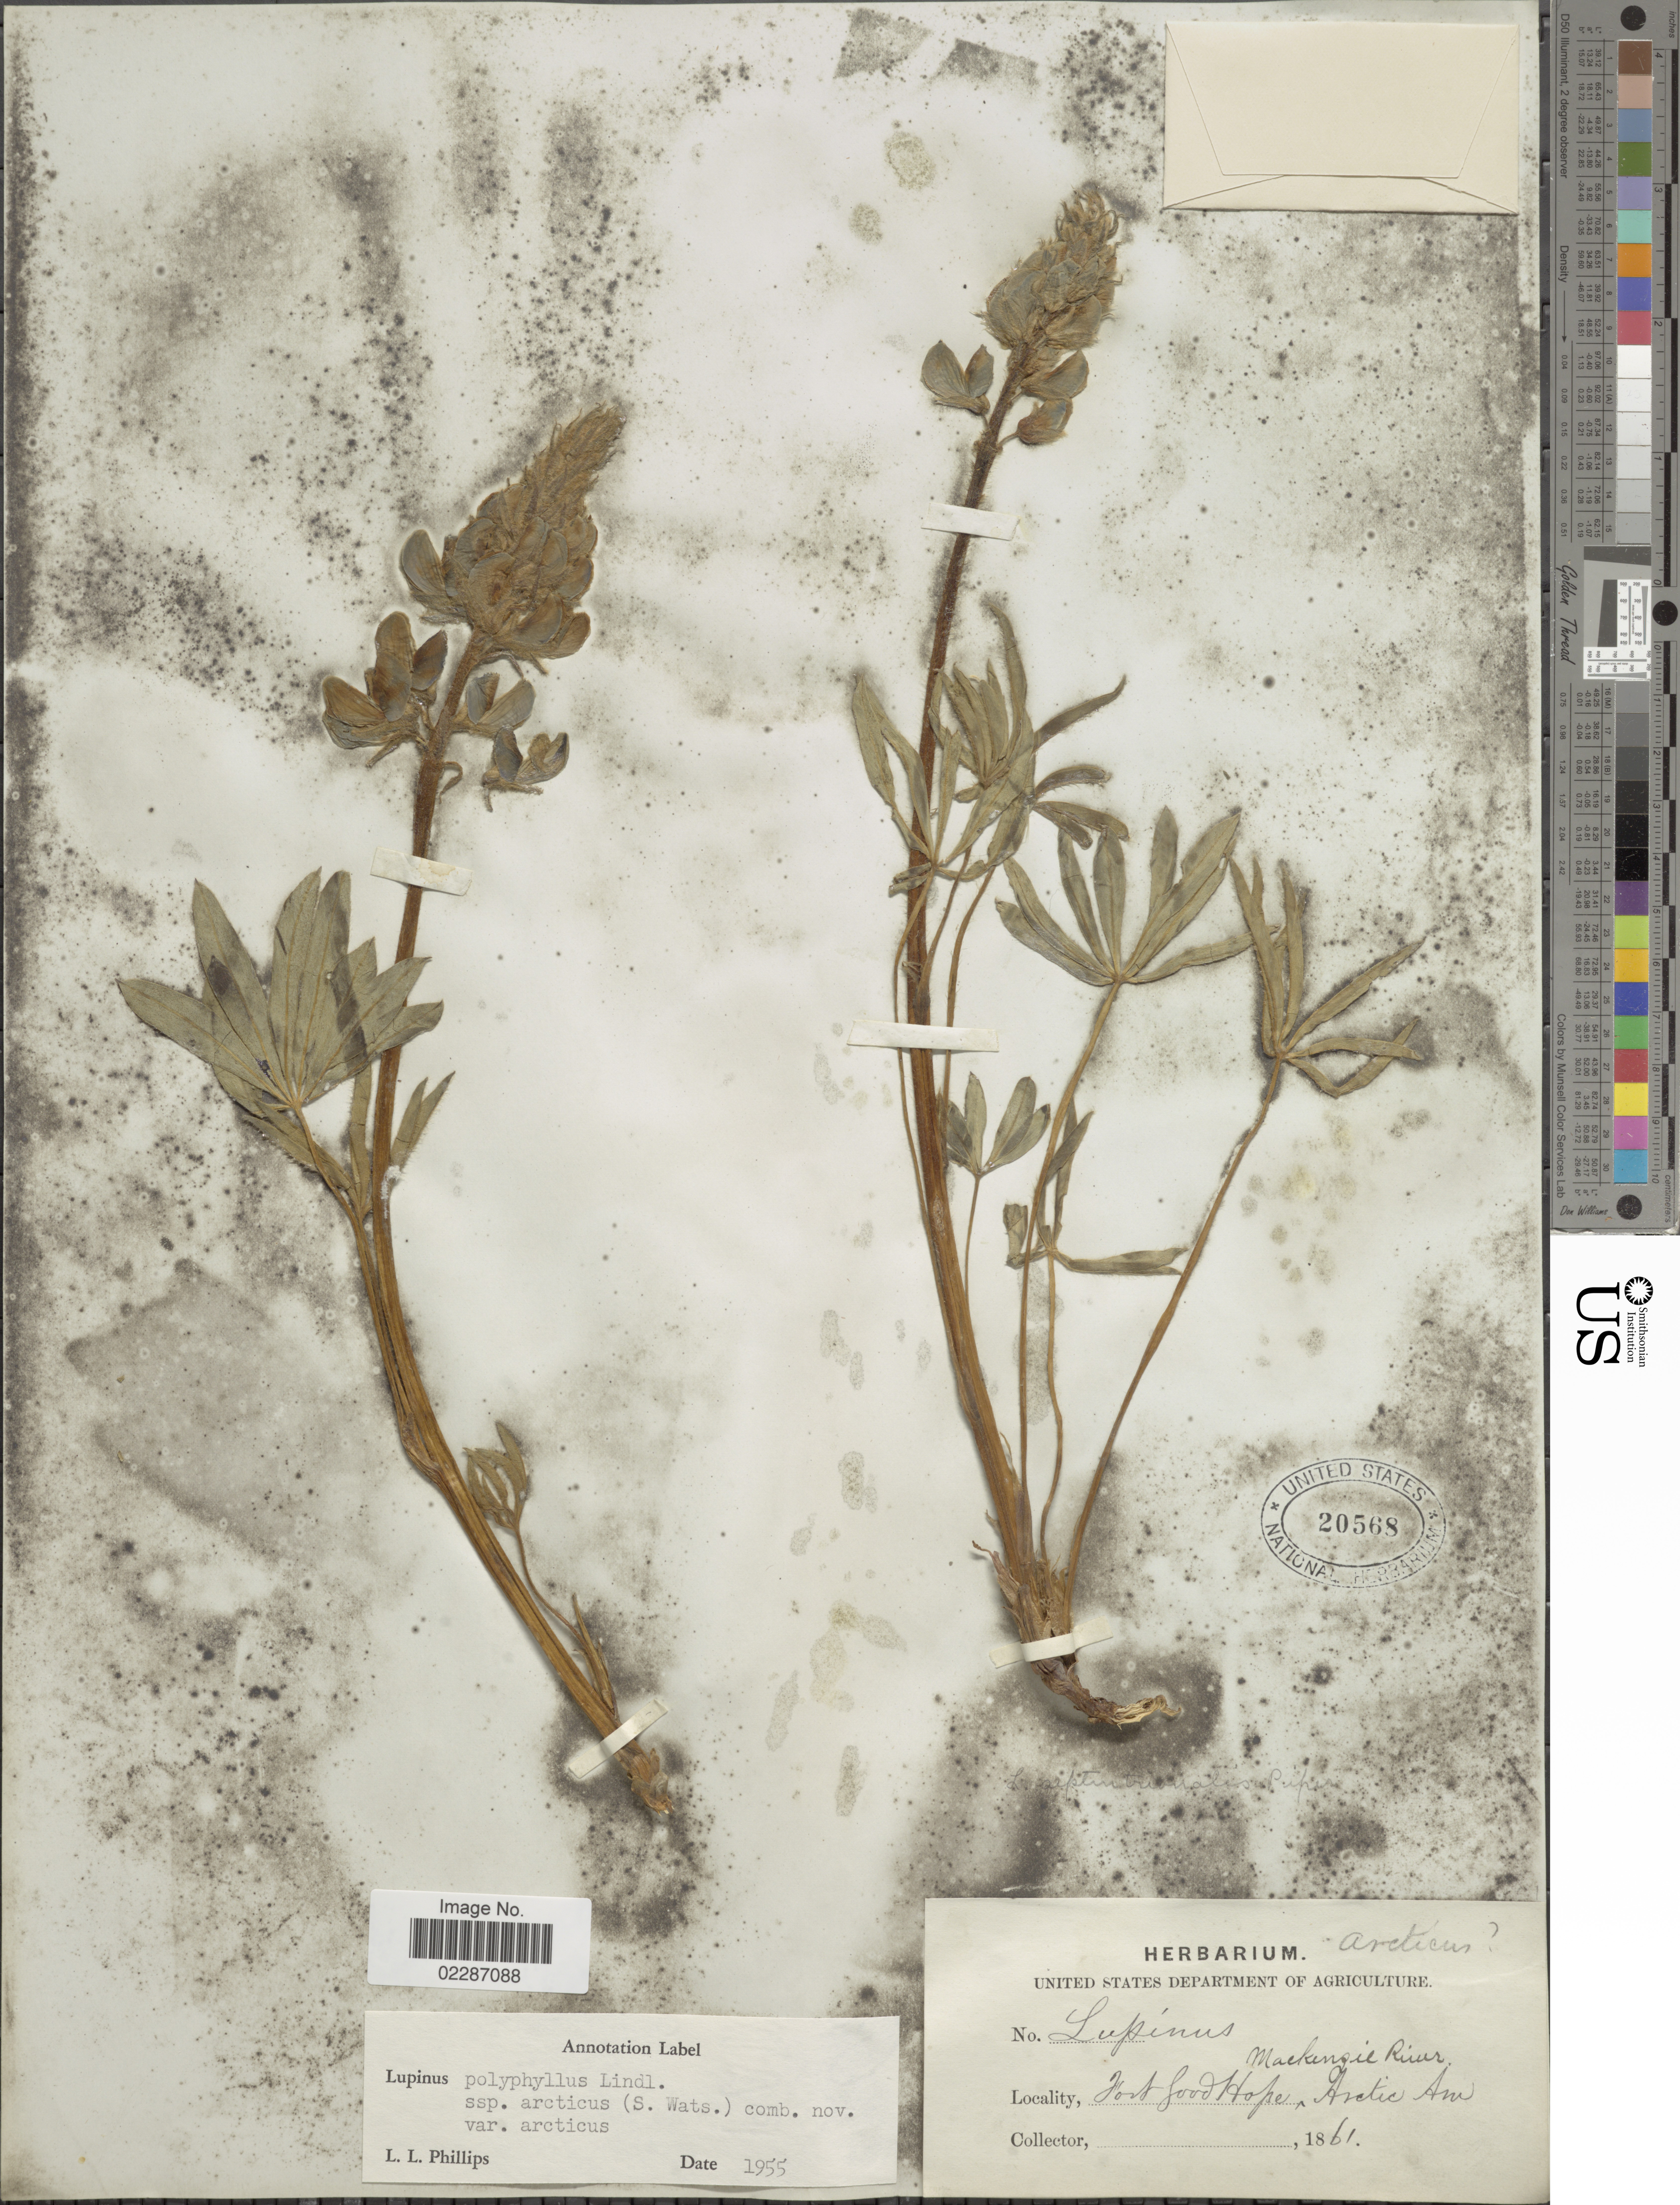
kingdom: Plantae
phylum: Tracheophyta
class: Magnoliopsida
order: Fabales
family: Fabaceae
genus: Lupinus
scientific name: Lupinus arcticus subsp. arcticus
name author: S. Watson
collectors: United States Department of Agriculture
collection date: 1861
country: Canada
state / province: Northwest Territories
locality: Mackenzie RIver, Fort Good Hope, Arctic Am.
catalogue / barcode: US 20568